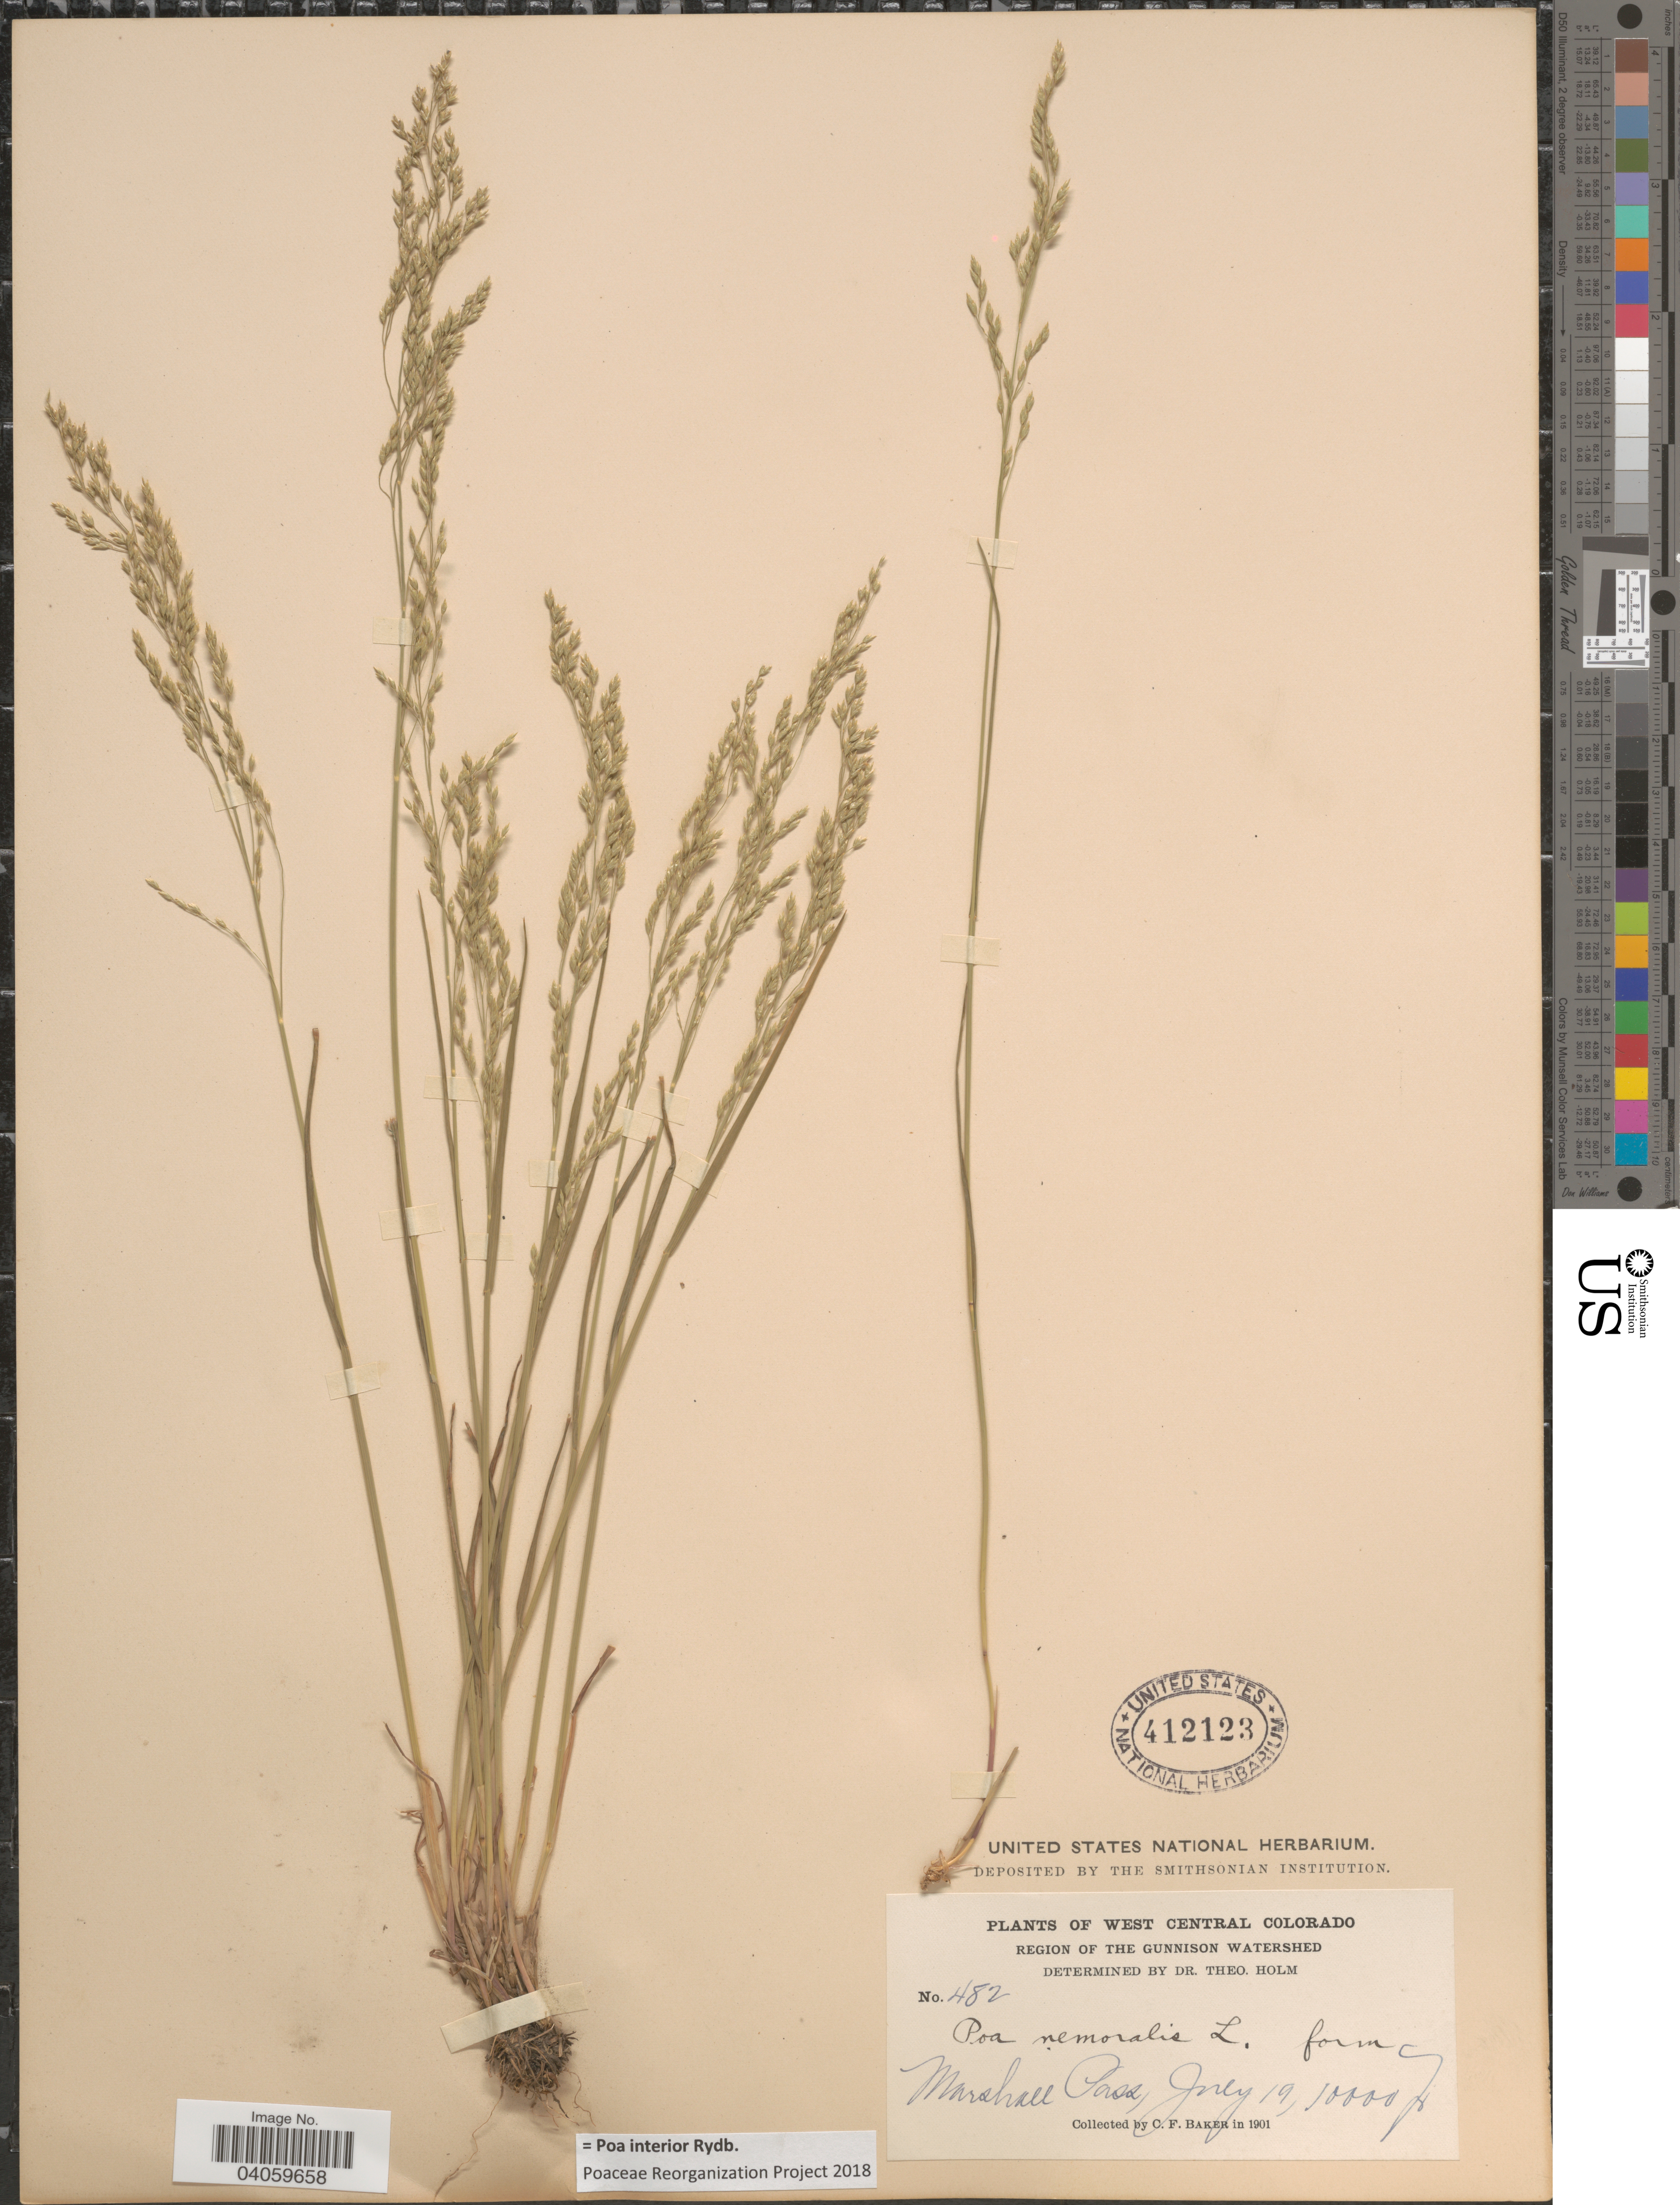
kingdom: Plantae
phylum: Tracheophyta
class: Liliopsida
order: Poales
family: Poaceae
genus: Poa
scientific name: Poa interior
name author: Rydb.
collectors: C. F. Baker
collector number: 482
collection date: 1901-07-19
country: United States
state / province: Colorado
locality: West Central Colorado. Region of the Gunnison Watershed. Marshall Pass.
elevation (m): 3048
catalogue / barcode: US 412123